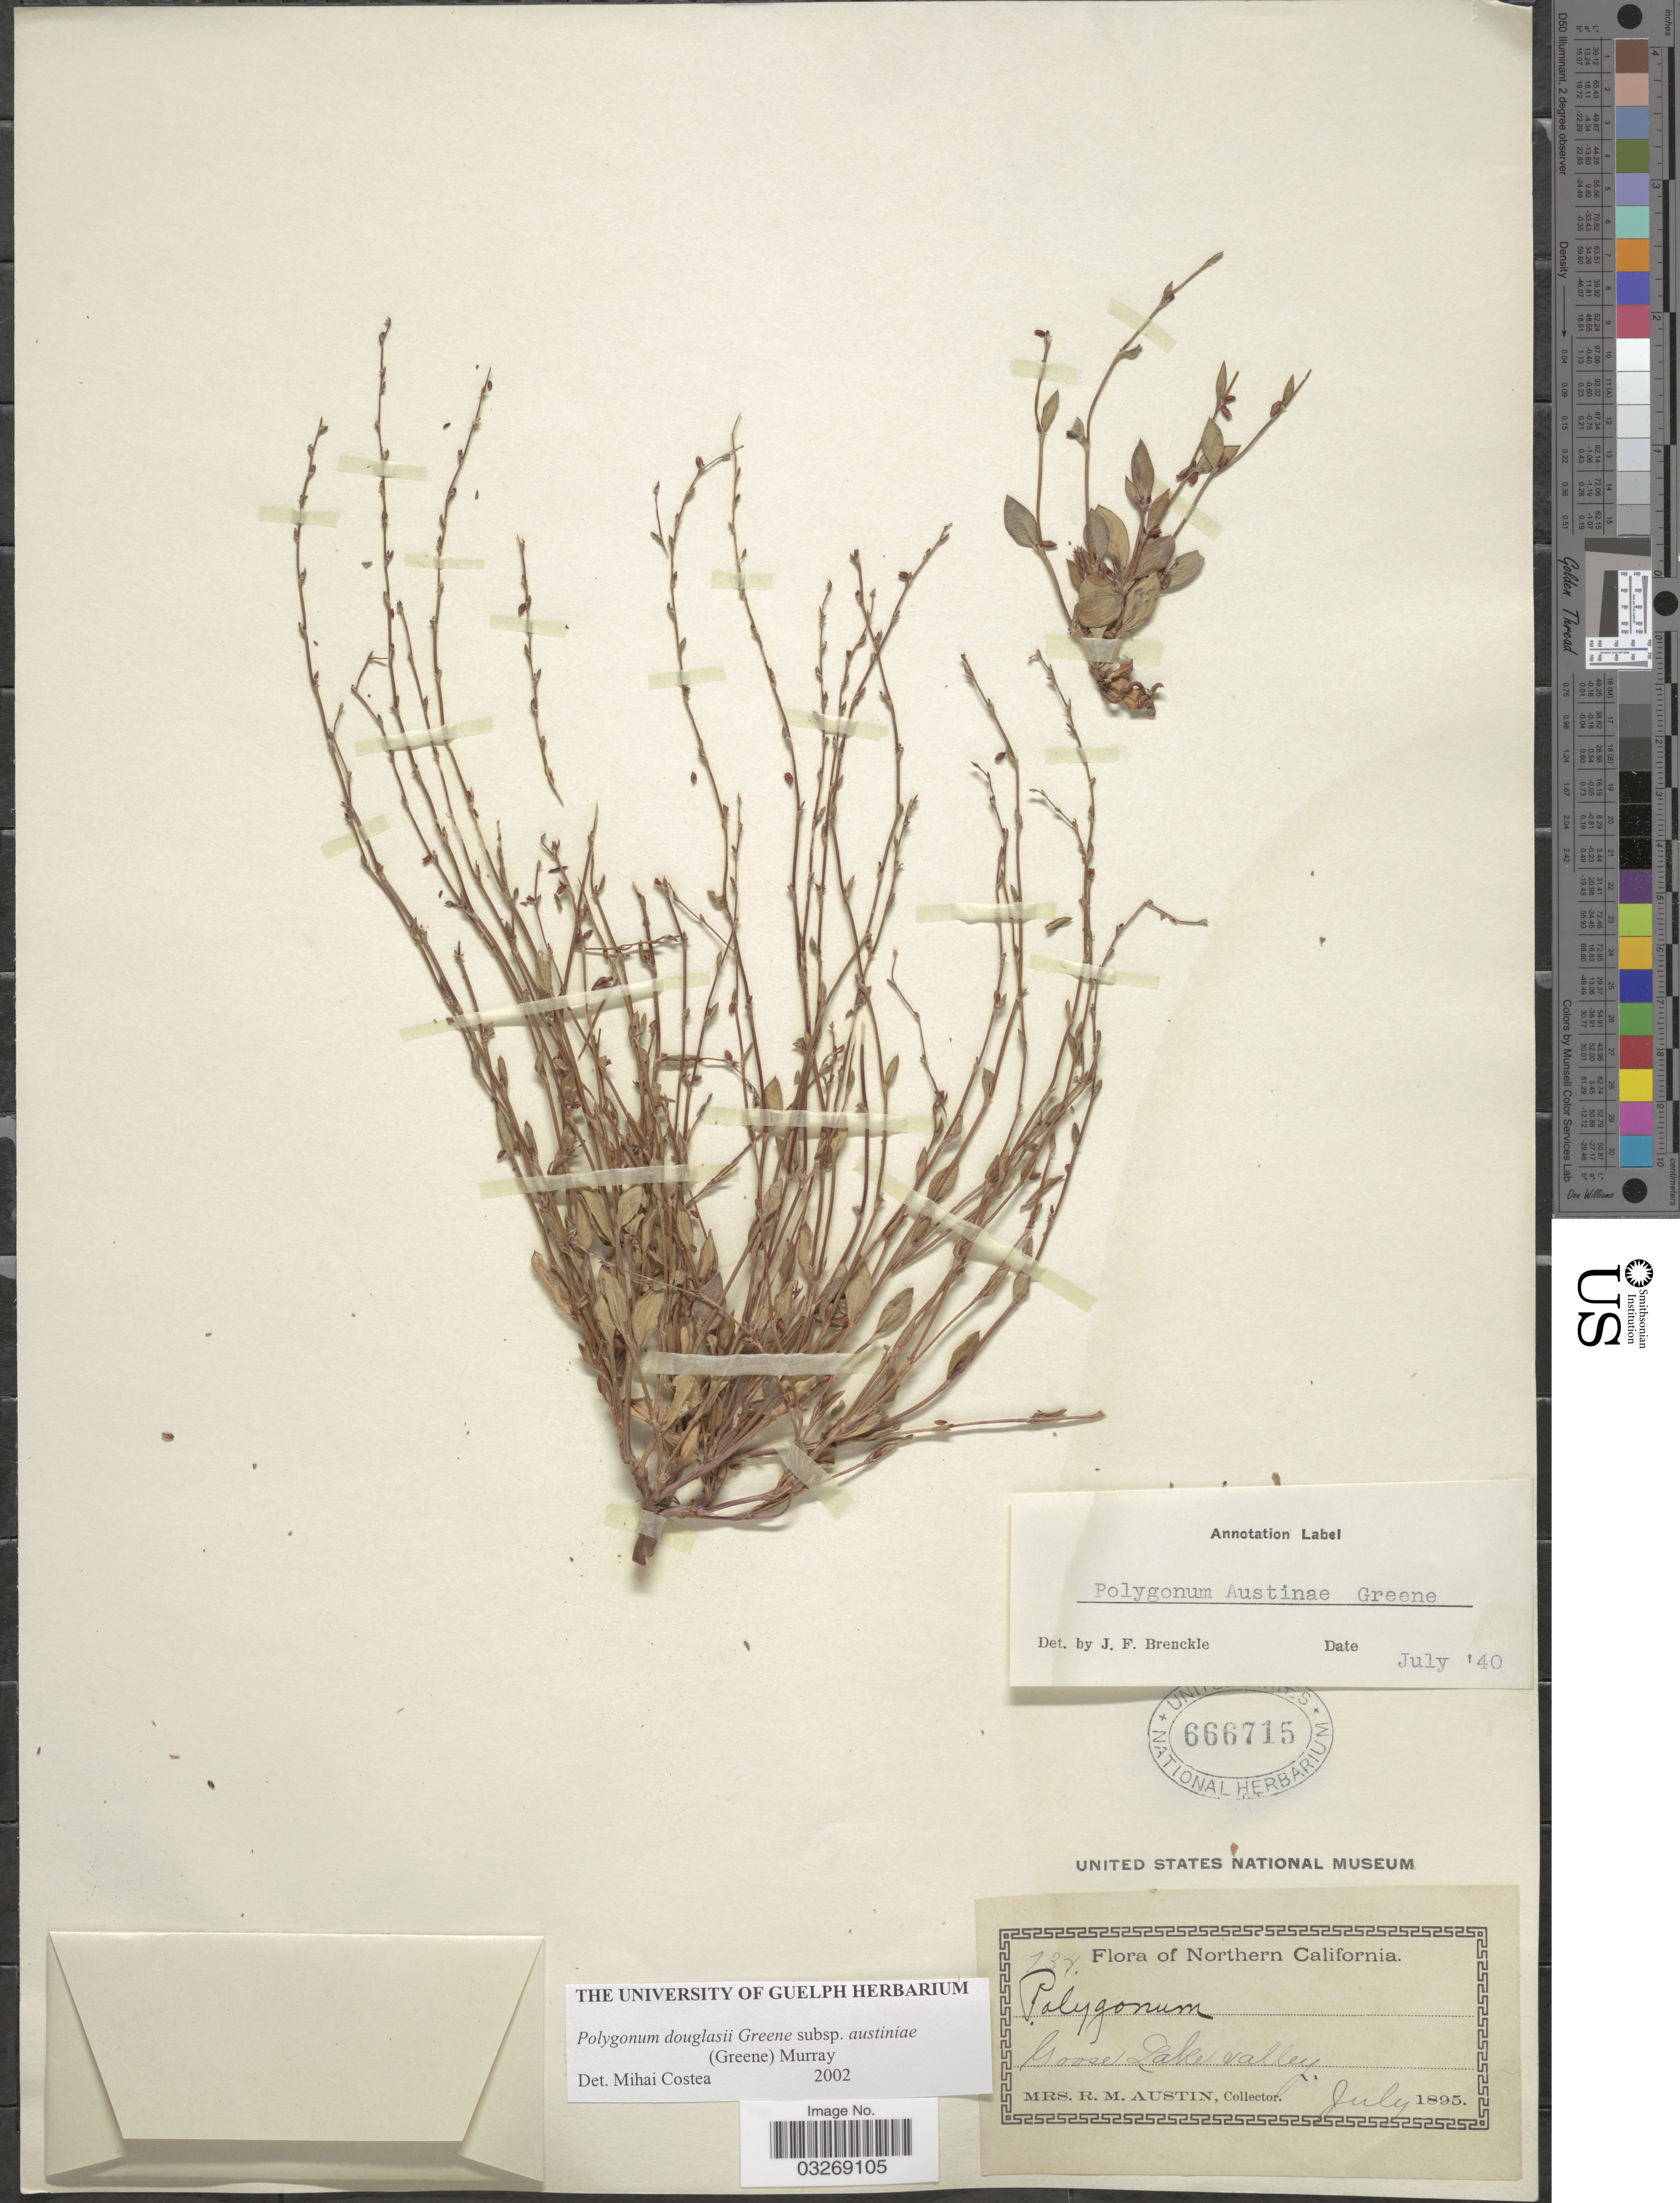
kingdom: Plantae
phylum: Tracheophyta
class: Magnoliopsida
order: Caryophyllales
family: Polygonaceae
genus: Polygonum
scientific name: Polygonum douglasii subsp. austiniae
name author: (S.W. Greene) A.E. Murray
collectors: R. Austin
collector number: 134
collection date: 1895-07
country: United States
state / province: California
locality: Northern California. Goose Lake valley.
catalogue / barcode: US 666715